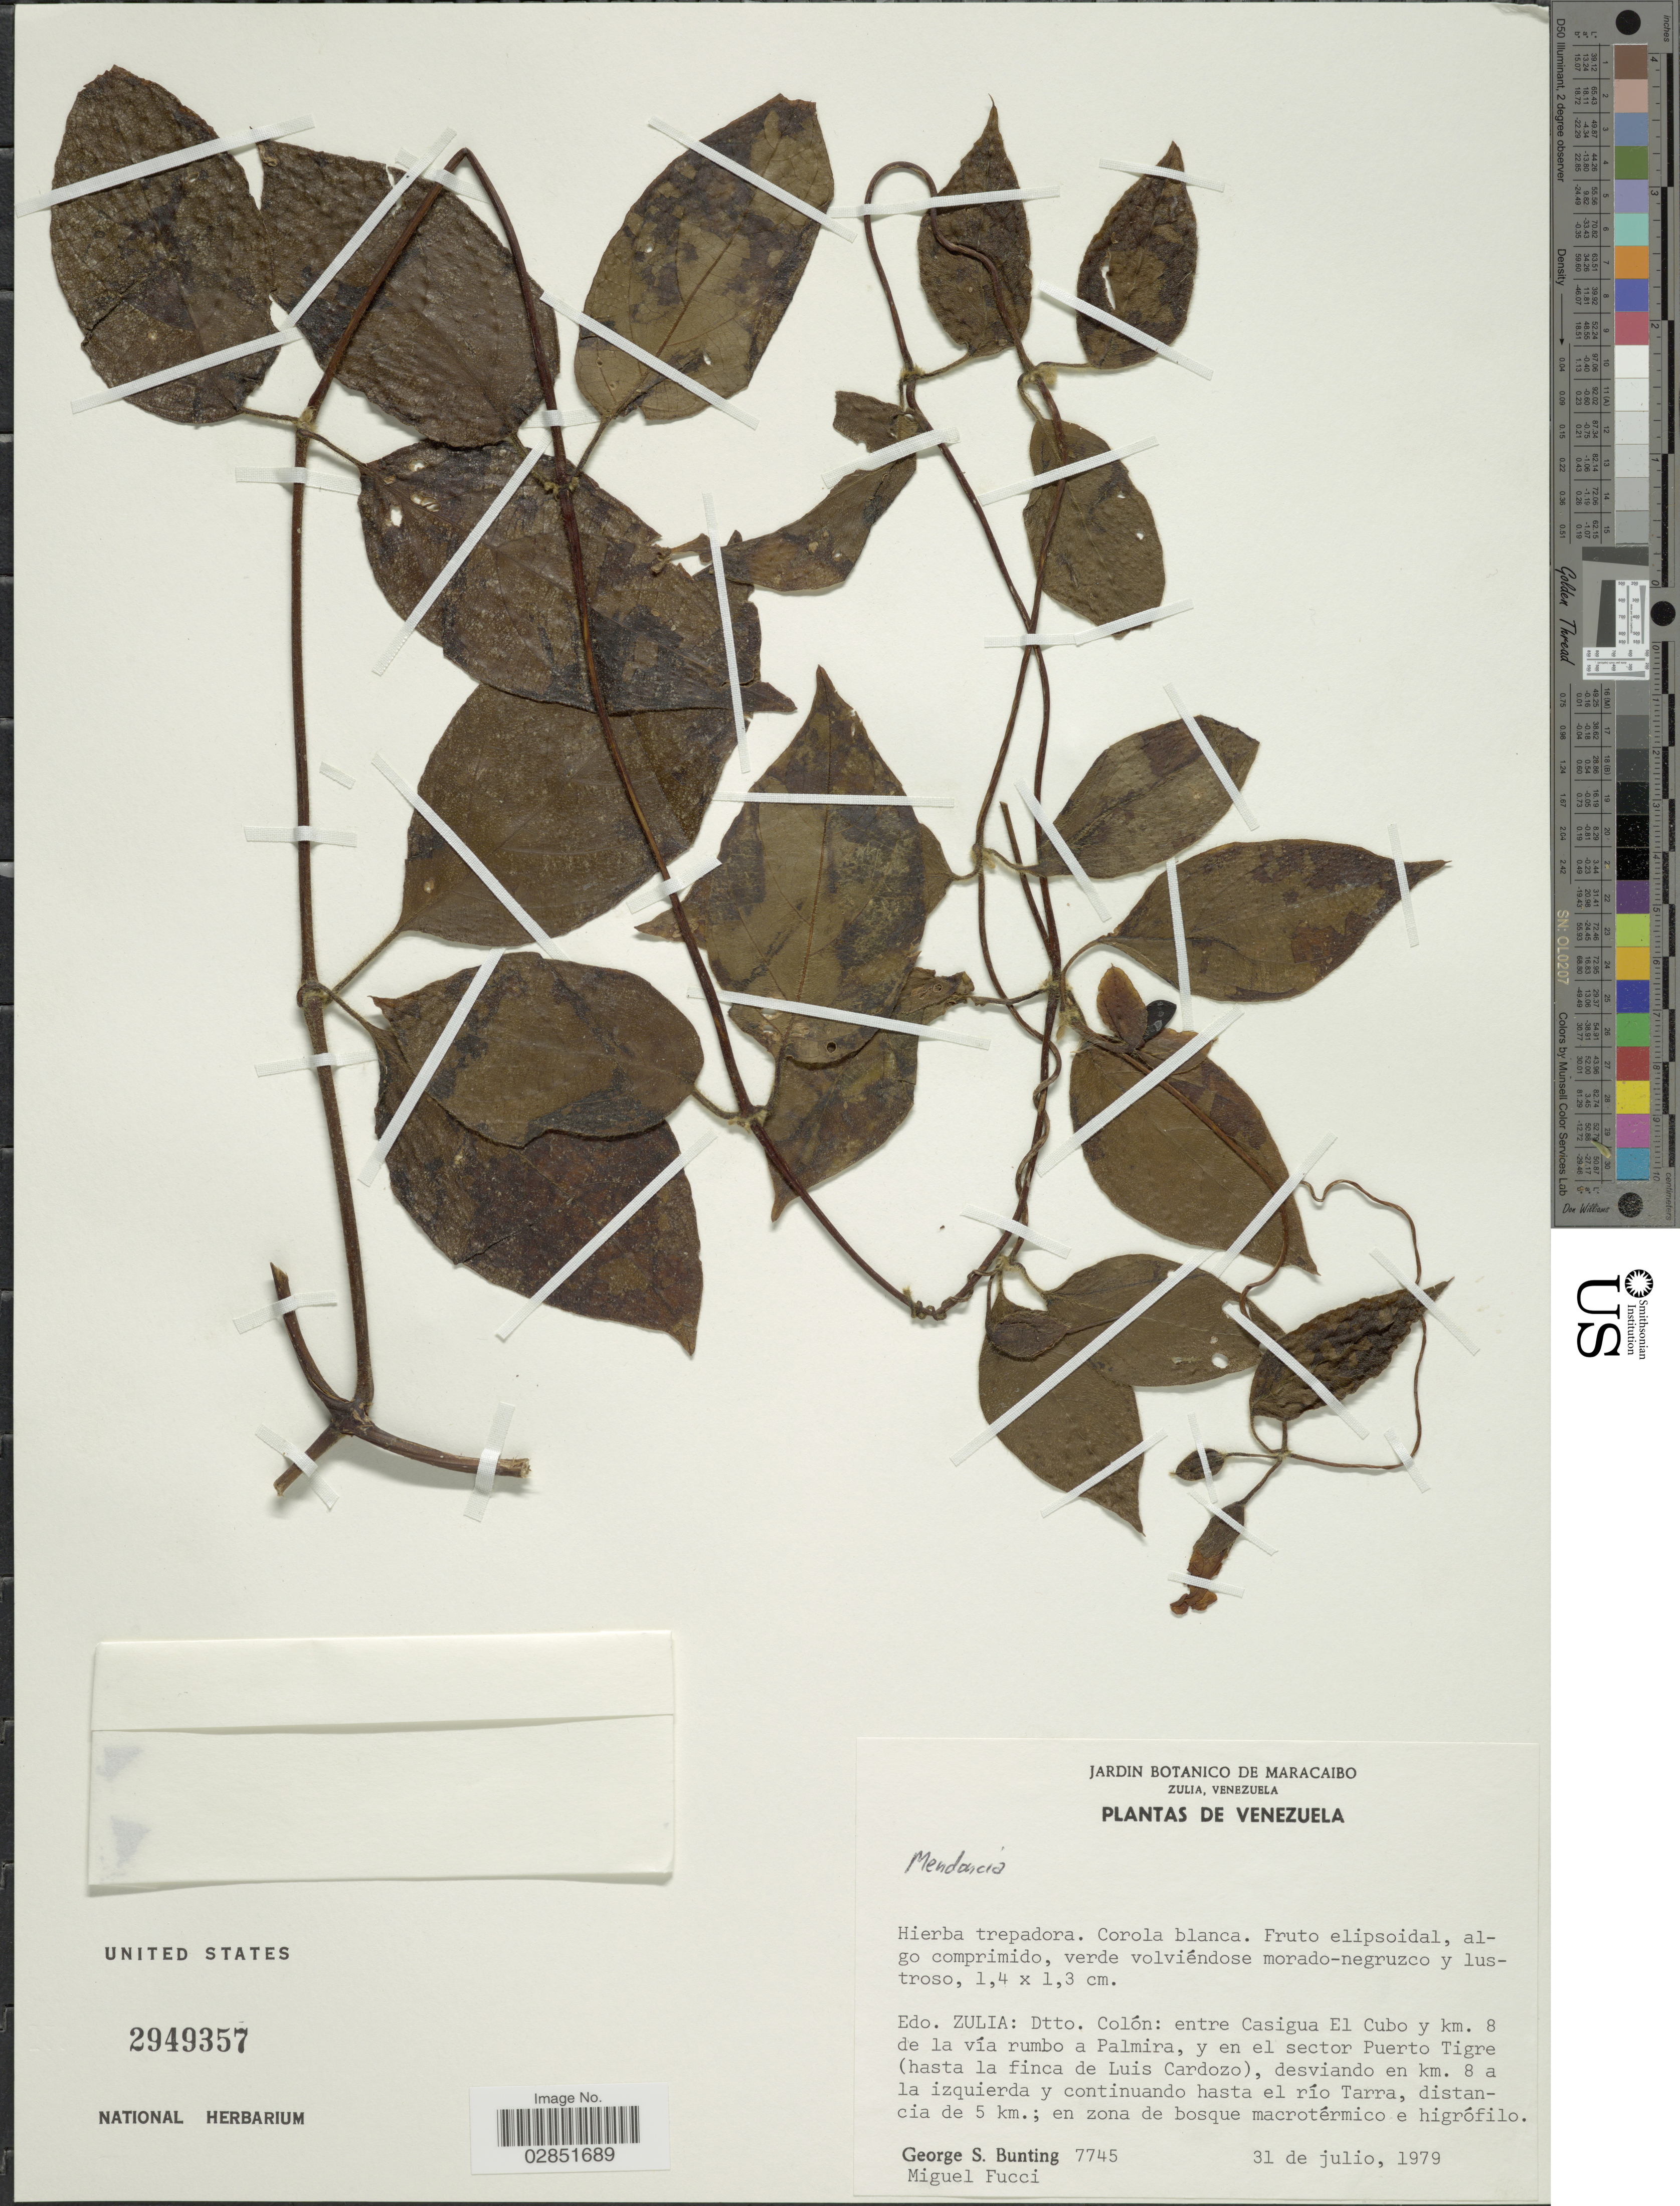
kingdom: Plantae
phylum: Tracheophyta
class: Magnoliopsida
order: Lamiales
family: Acanthaceae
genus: Mendoncia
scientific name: Mendoncia sp.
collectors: G. S. Bunting & M. Fucci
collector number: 7745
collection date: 1979-07-31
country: Venezuela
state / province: Zulia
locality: Dtto. Colón: entre Casigua El Cubo y km. 8 de la vía rumbo a Palmira, y el sector Puerto Tigre (hasta la finca de Luis Cardozo), desviando en km. 8 a la izquierda y continuando hasta el río Tarra, distancia de 5 km.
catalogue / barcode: US 2949357